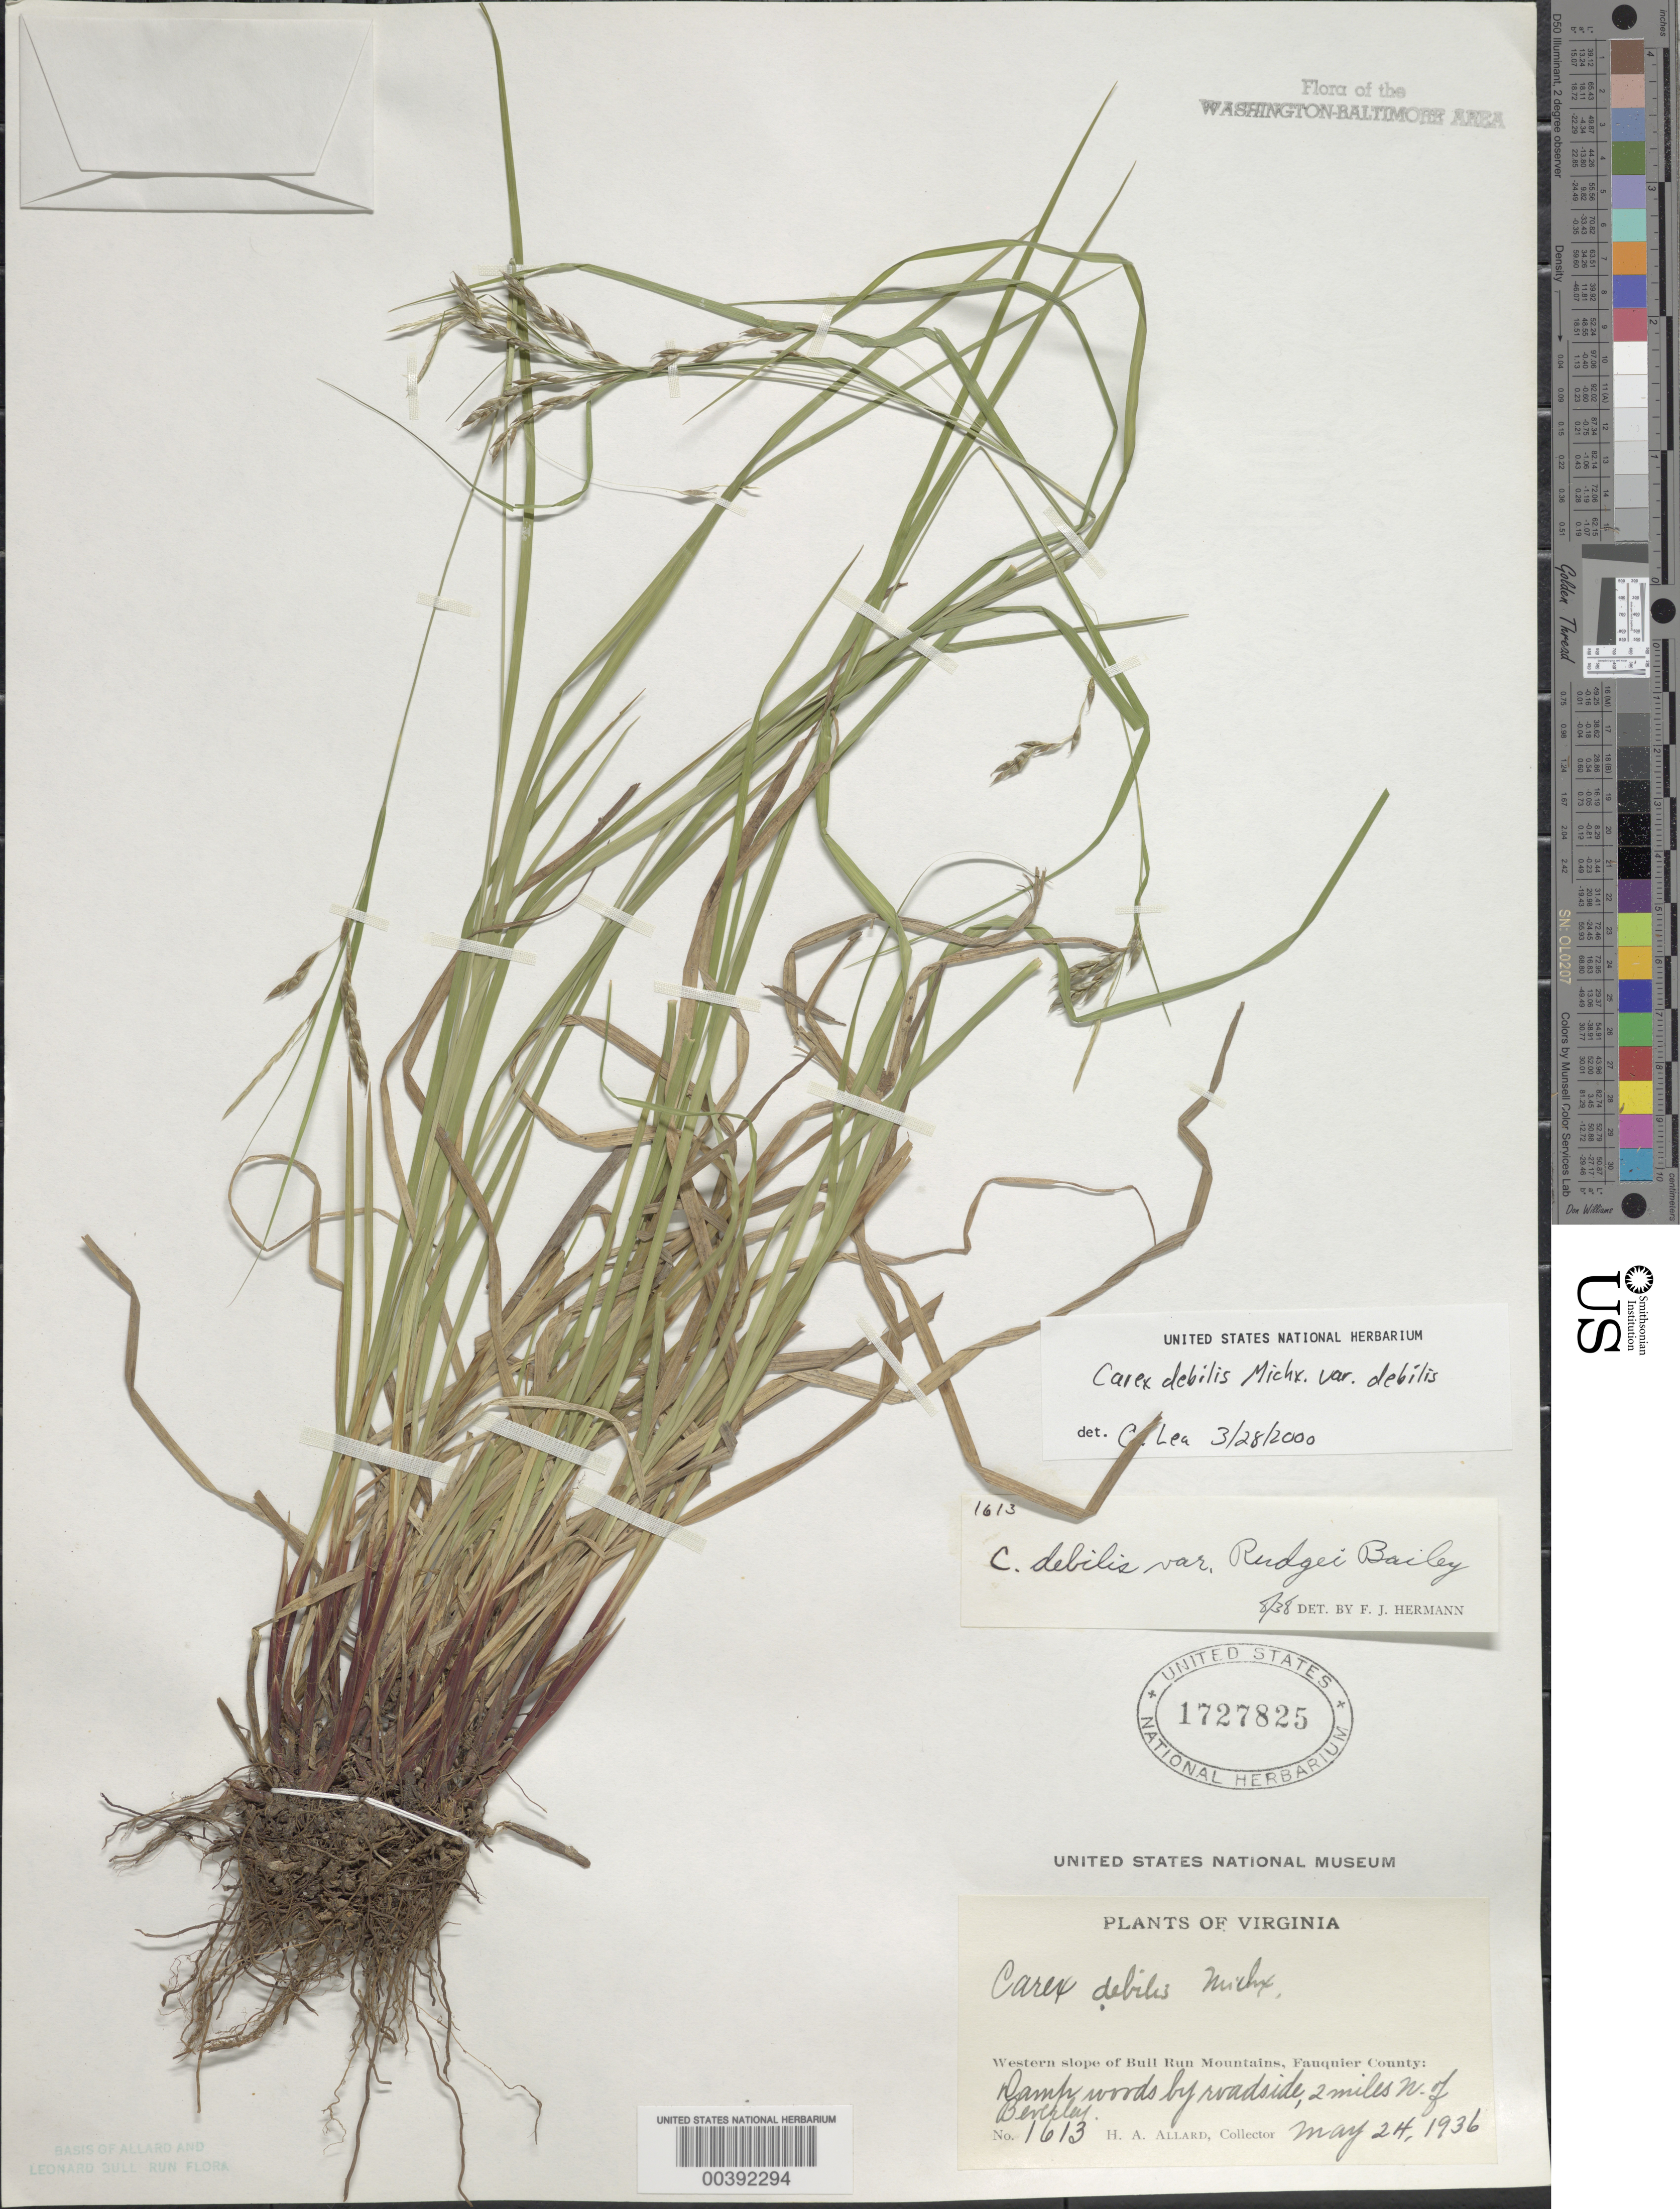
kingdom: Plantae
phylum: Tracheophyta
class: Liliopsida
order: Poales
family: Cyperaceae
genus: Carex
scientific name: Carex debilis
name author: Michx.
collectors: H. A. Allard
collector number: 1613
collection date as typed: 24 May 1936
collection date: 1936-05-24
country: United States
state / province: Virginia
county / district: Fauquier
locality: North of Beverley Bull Run Mts.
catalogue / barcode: US 1727825